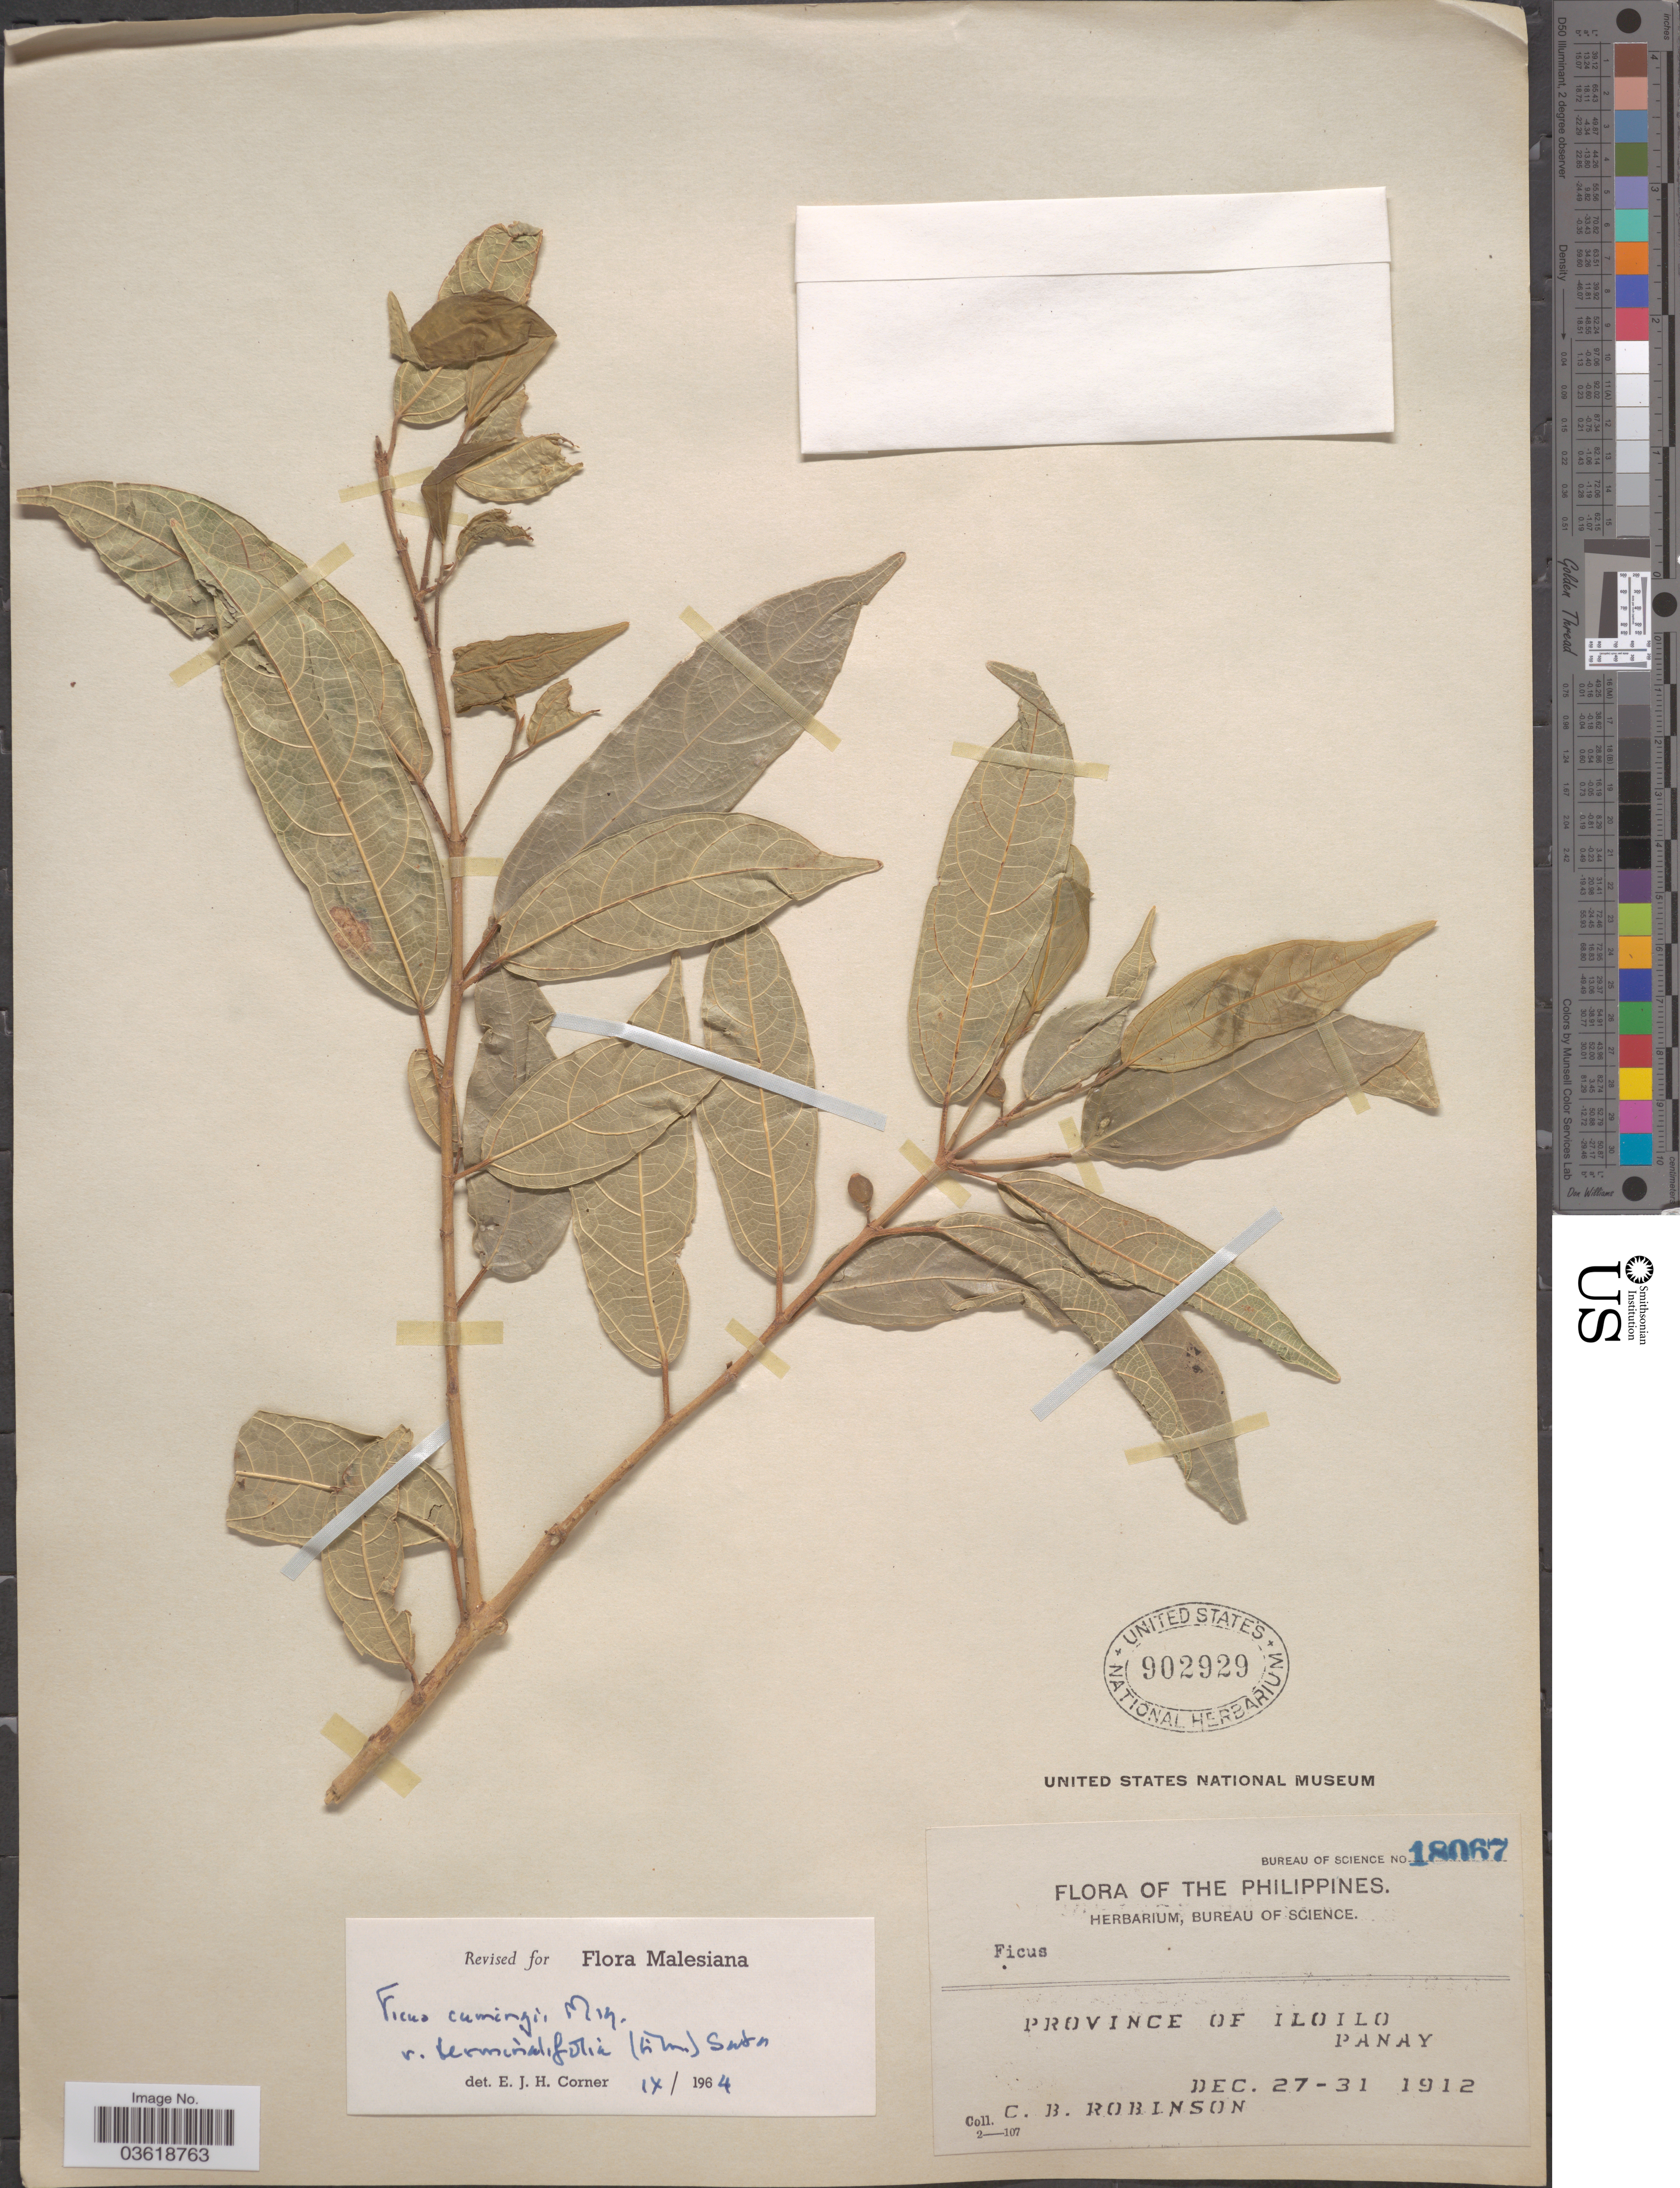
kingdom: Plantae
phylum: Tracheophyta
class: Magnoliopsida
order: Rosales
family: Moraceae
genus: Ficus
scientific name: Ficus cumingii var. terminalifolia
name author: (Elmer) Sata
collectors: C. Robinson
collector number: Bureau of Science 18067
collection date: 1912-12-27/1912-12-31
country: Philippines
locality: Province of Iloilo. Panay.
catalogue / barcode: US 902929